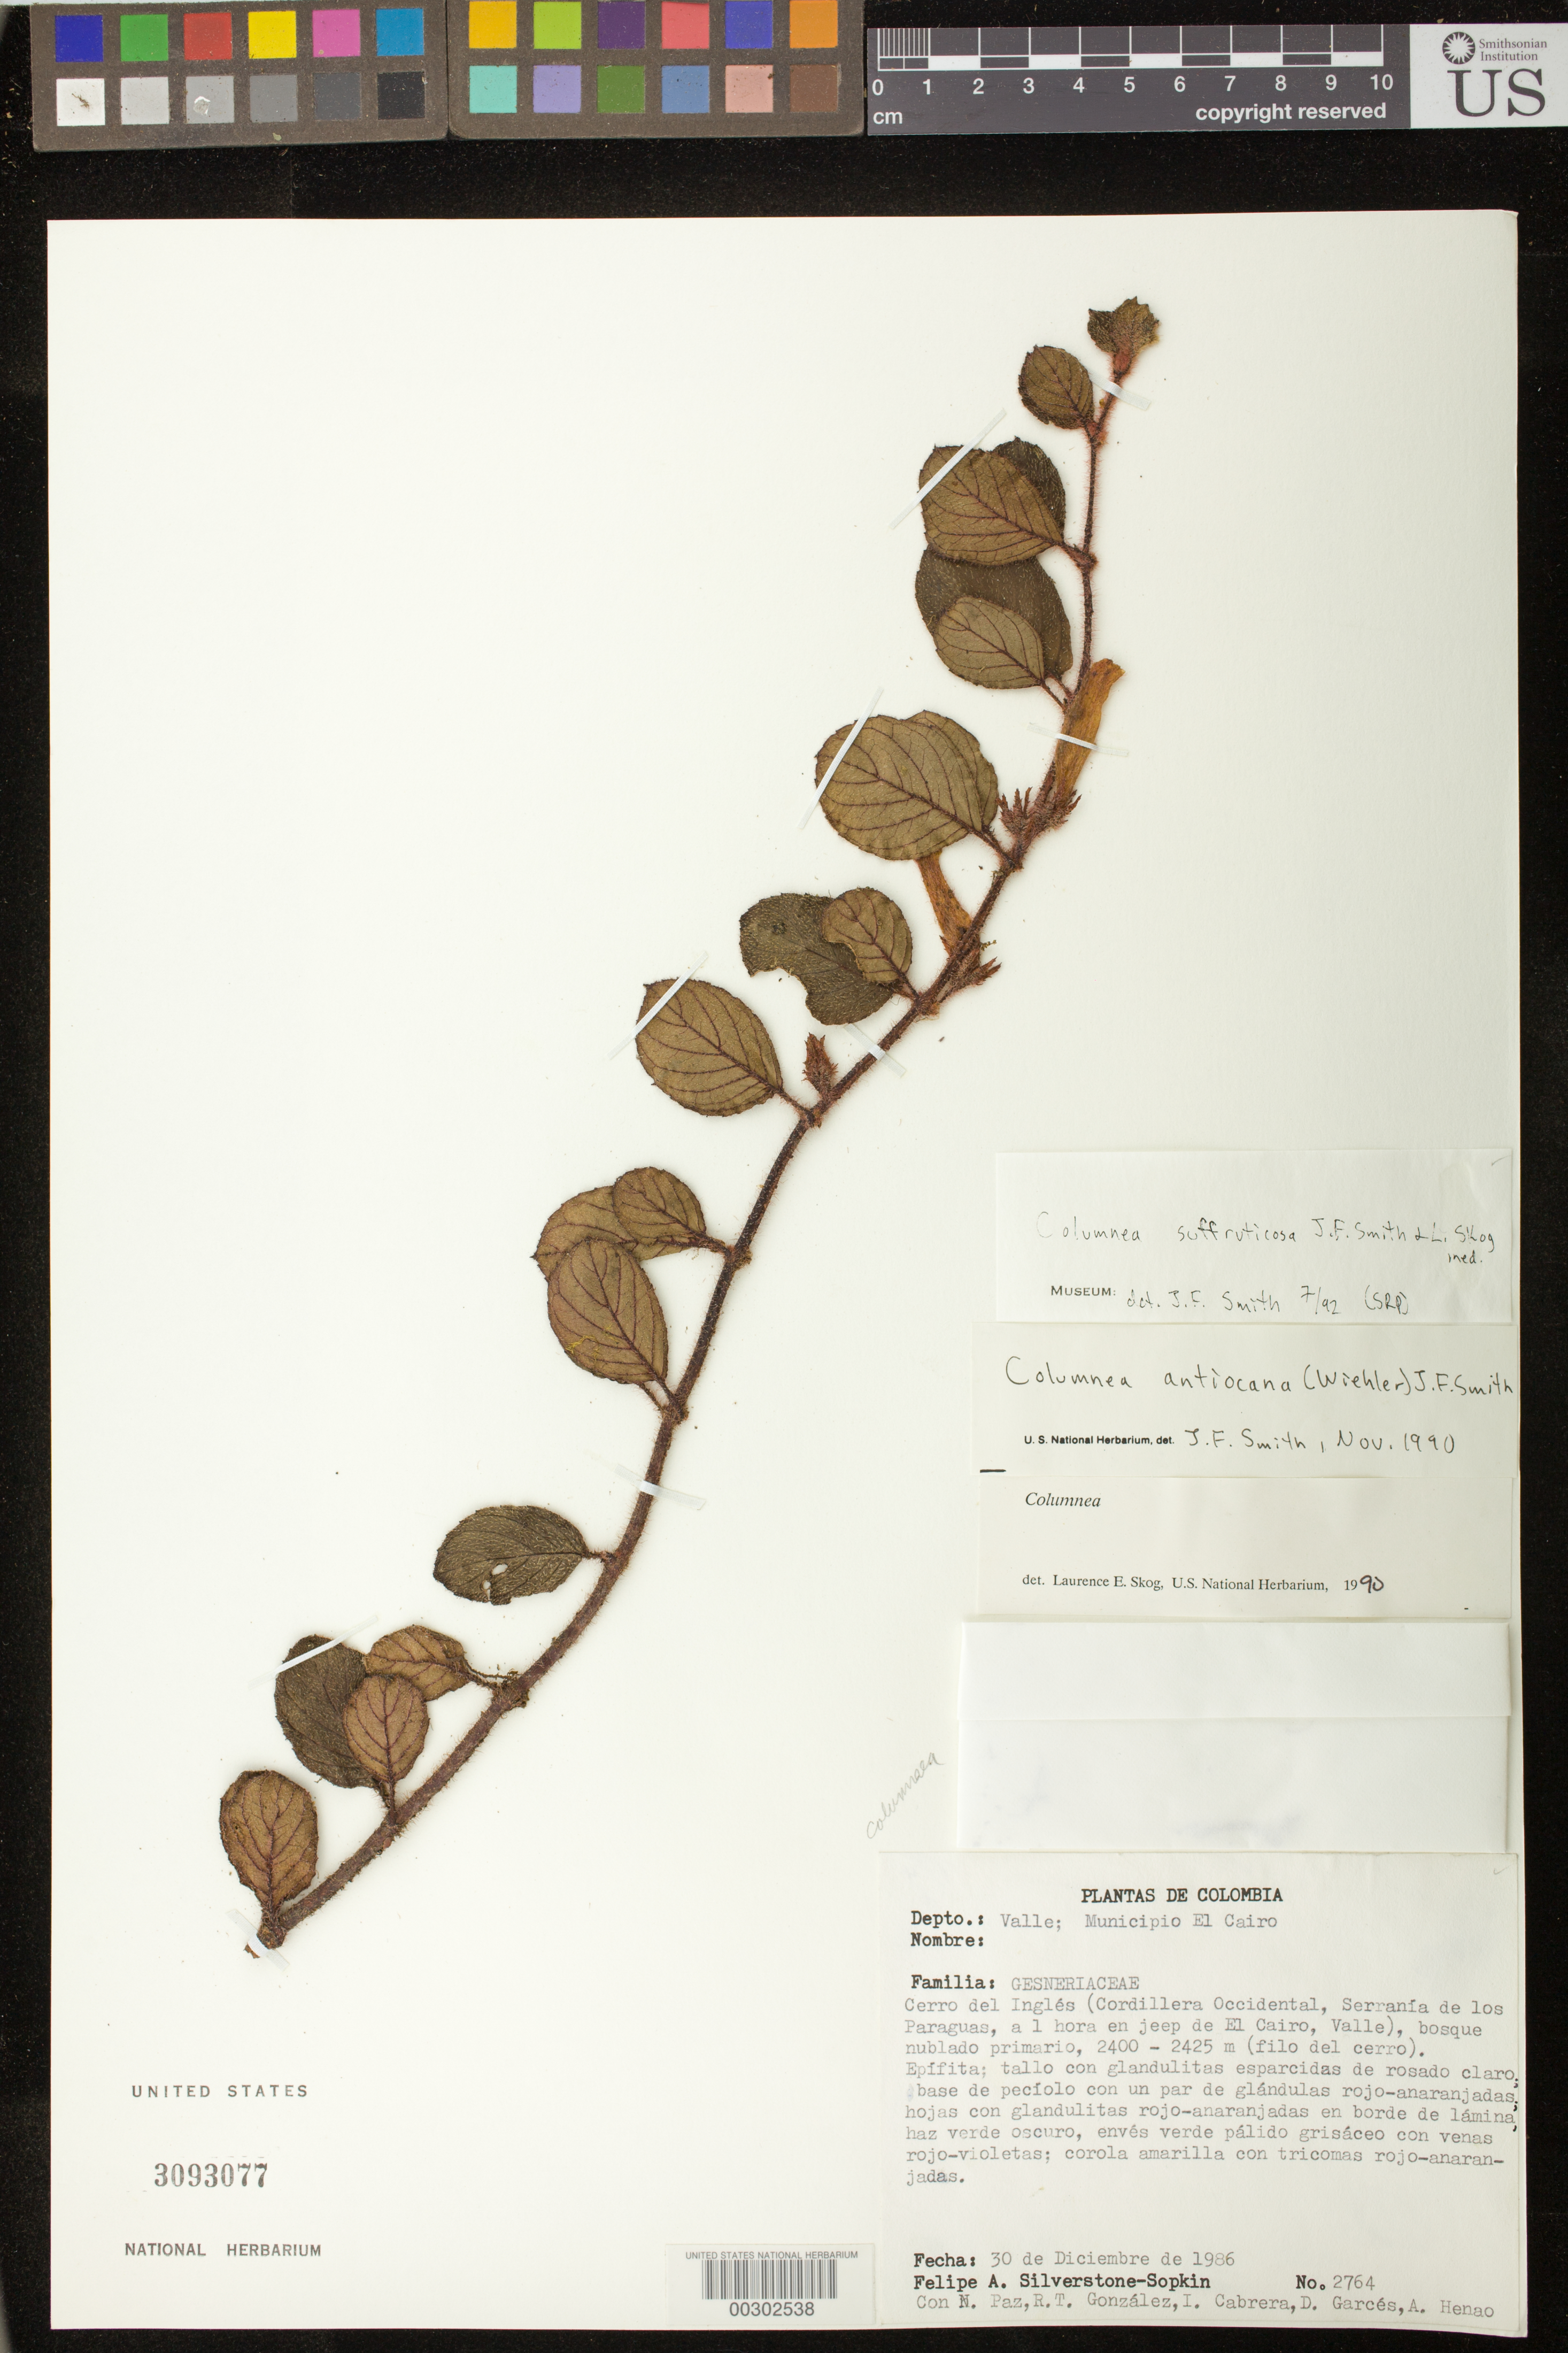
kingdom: Plantae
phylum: Tracheophyta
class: Magnoliopsida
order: Lamiales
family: Gesneriaceae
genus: Columnea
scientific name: Columnea suffruticosa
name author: J.F. Sm. & L.E. Skog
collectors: P. A. Silverstone-Sopkin, N. Paz, R. Gonzalez, I. Cabrera, D. Garces & A. Henao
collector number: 2764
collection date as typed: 30 Dec 1986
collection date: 1986-12-30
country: Colombia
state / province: Valle del Cauca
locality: Mpio. El Cairo, Cerro del Ingles (Cordillera Occidental, Serrania de los Paraguas, 1 hour by jeep from El Cairo)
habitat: Primary cloud forest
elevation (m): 2400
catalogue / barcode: US 3093077